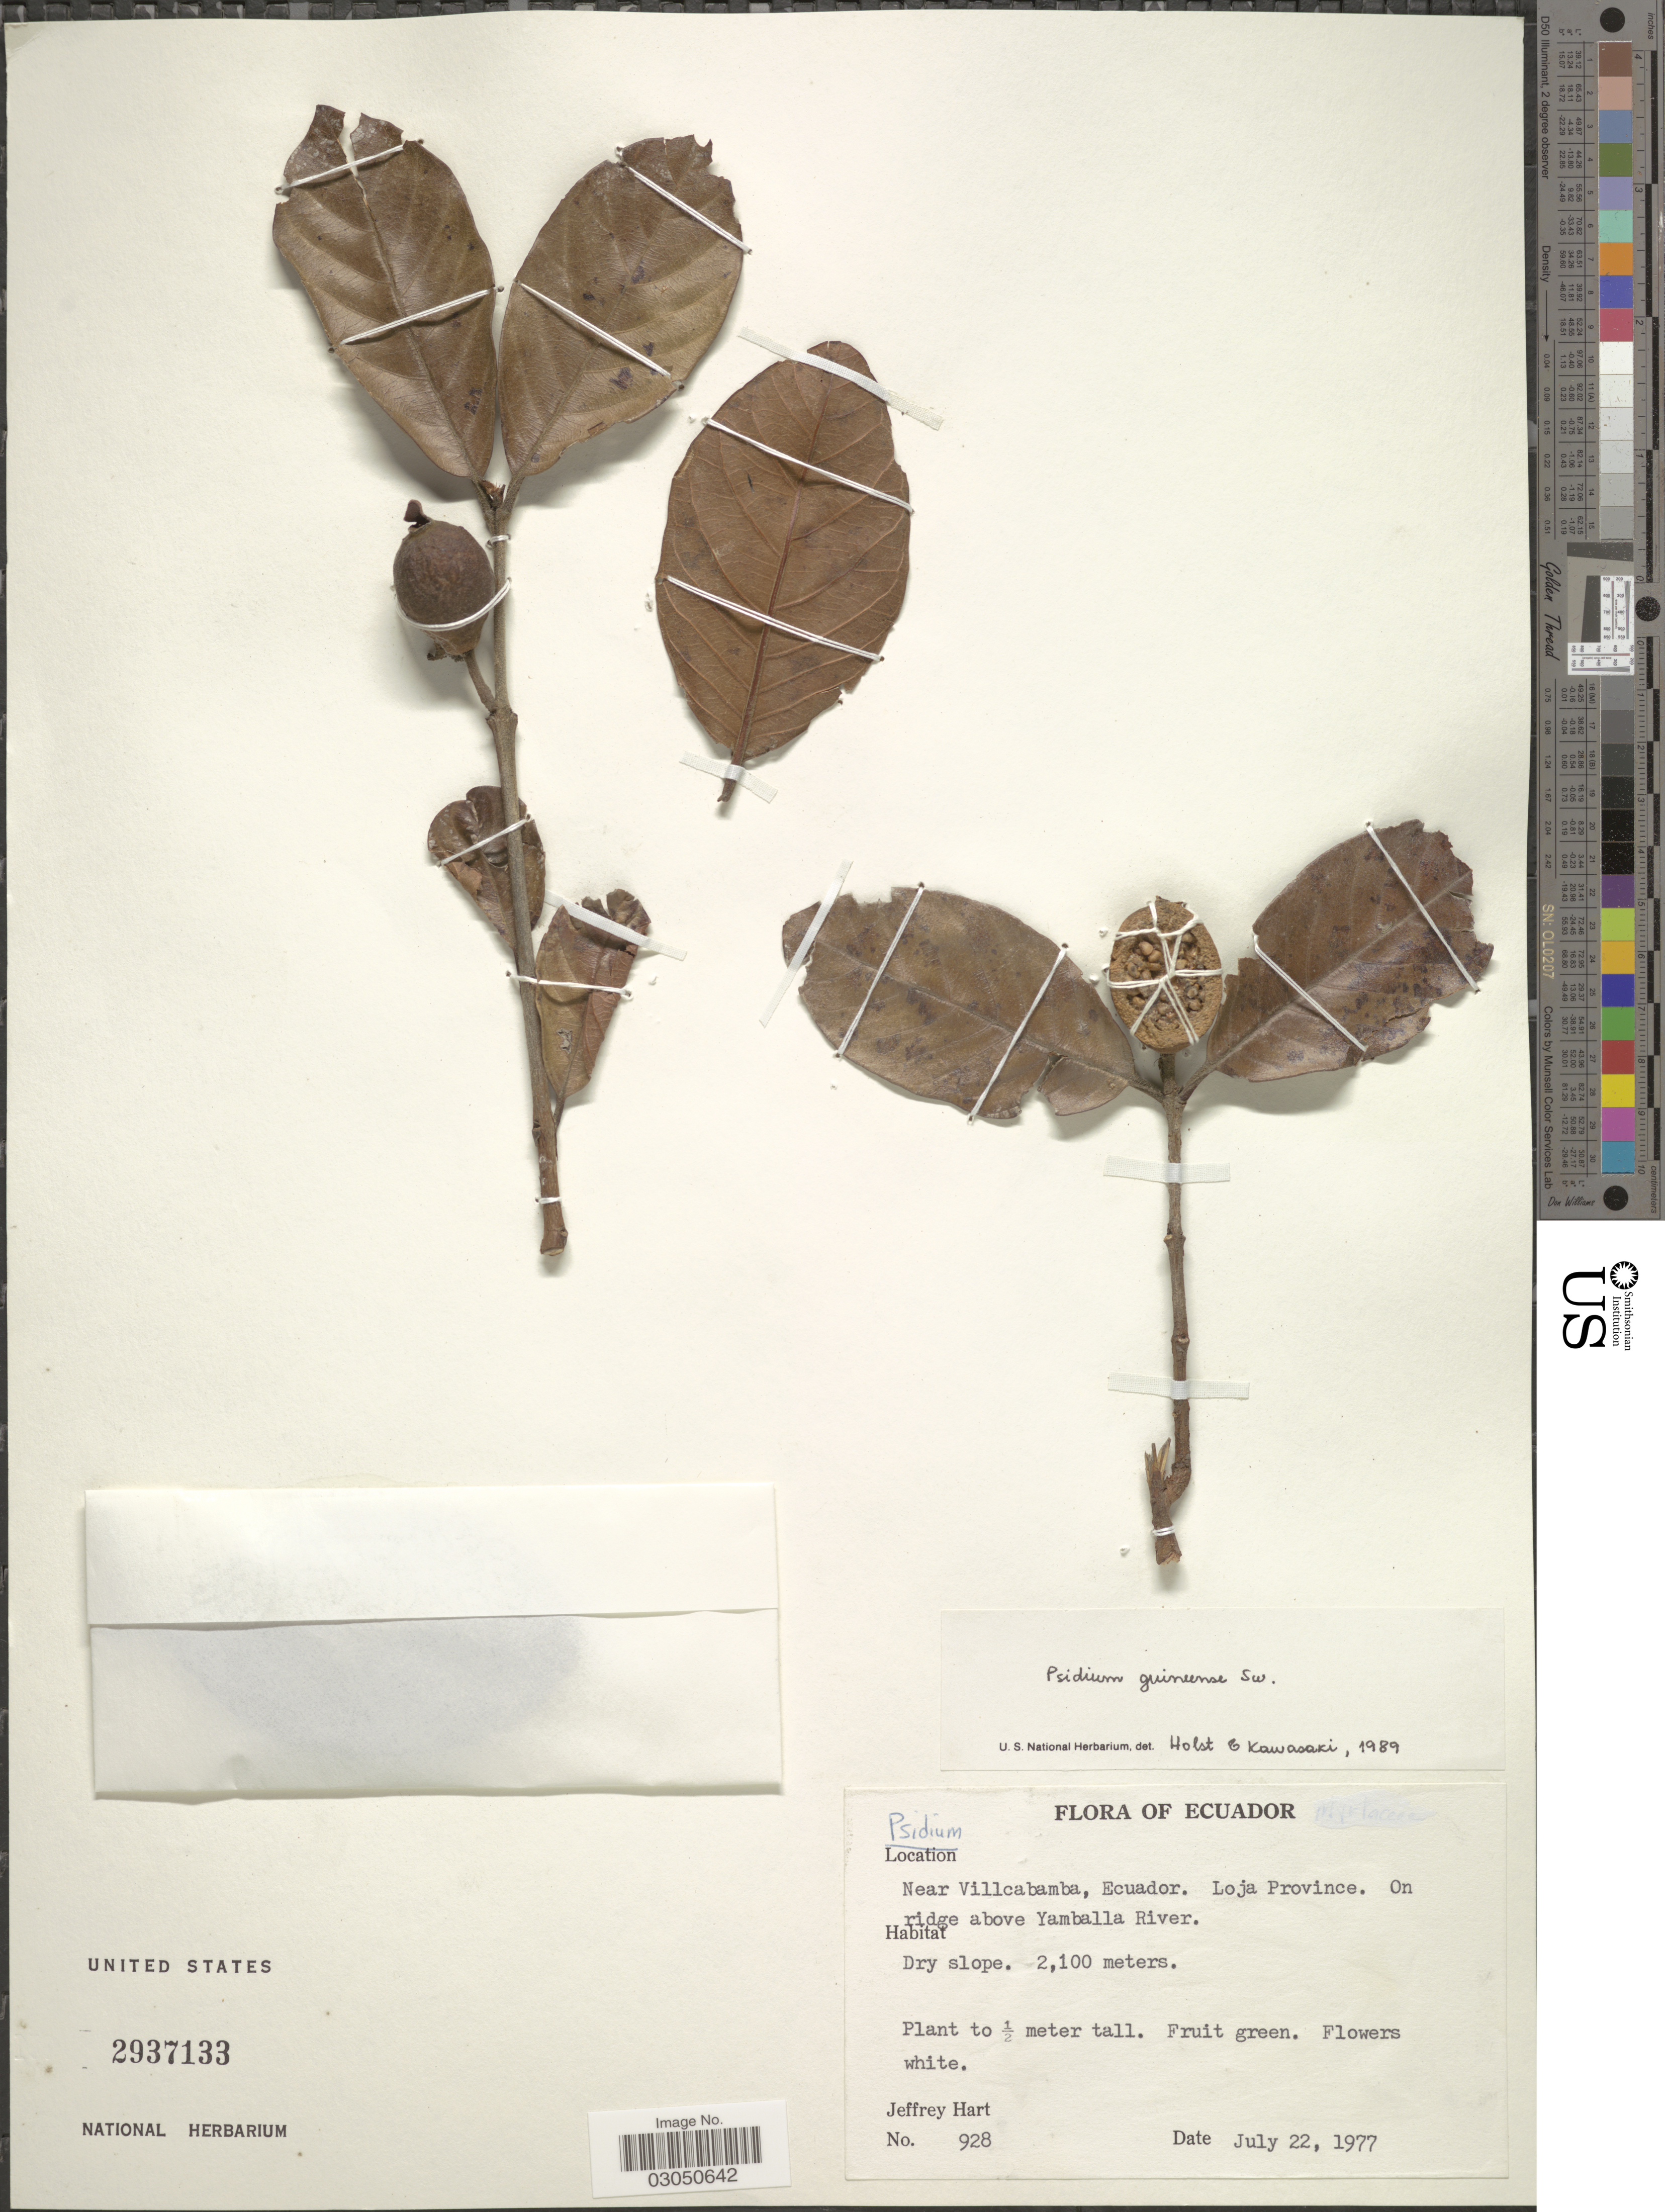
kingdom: Plantae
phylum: Tracheophyta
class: Magnoliopsida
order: Myrtales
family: Myrtaceae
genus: Psidium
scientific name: Psidium guineense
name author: Sw.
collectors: J. A. Hart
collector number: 928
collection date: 1977-07-22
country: Ecuador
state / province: Loja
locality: Near Villcabamba. On ridge above Yamballa River.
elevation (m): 2100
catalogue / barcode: US 2937133